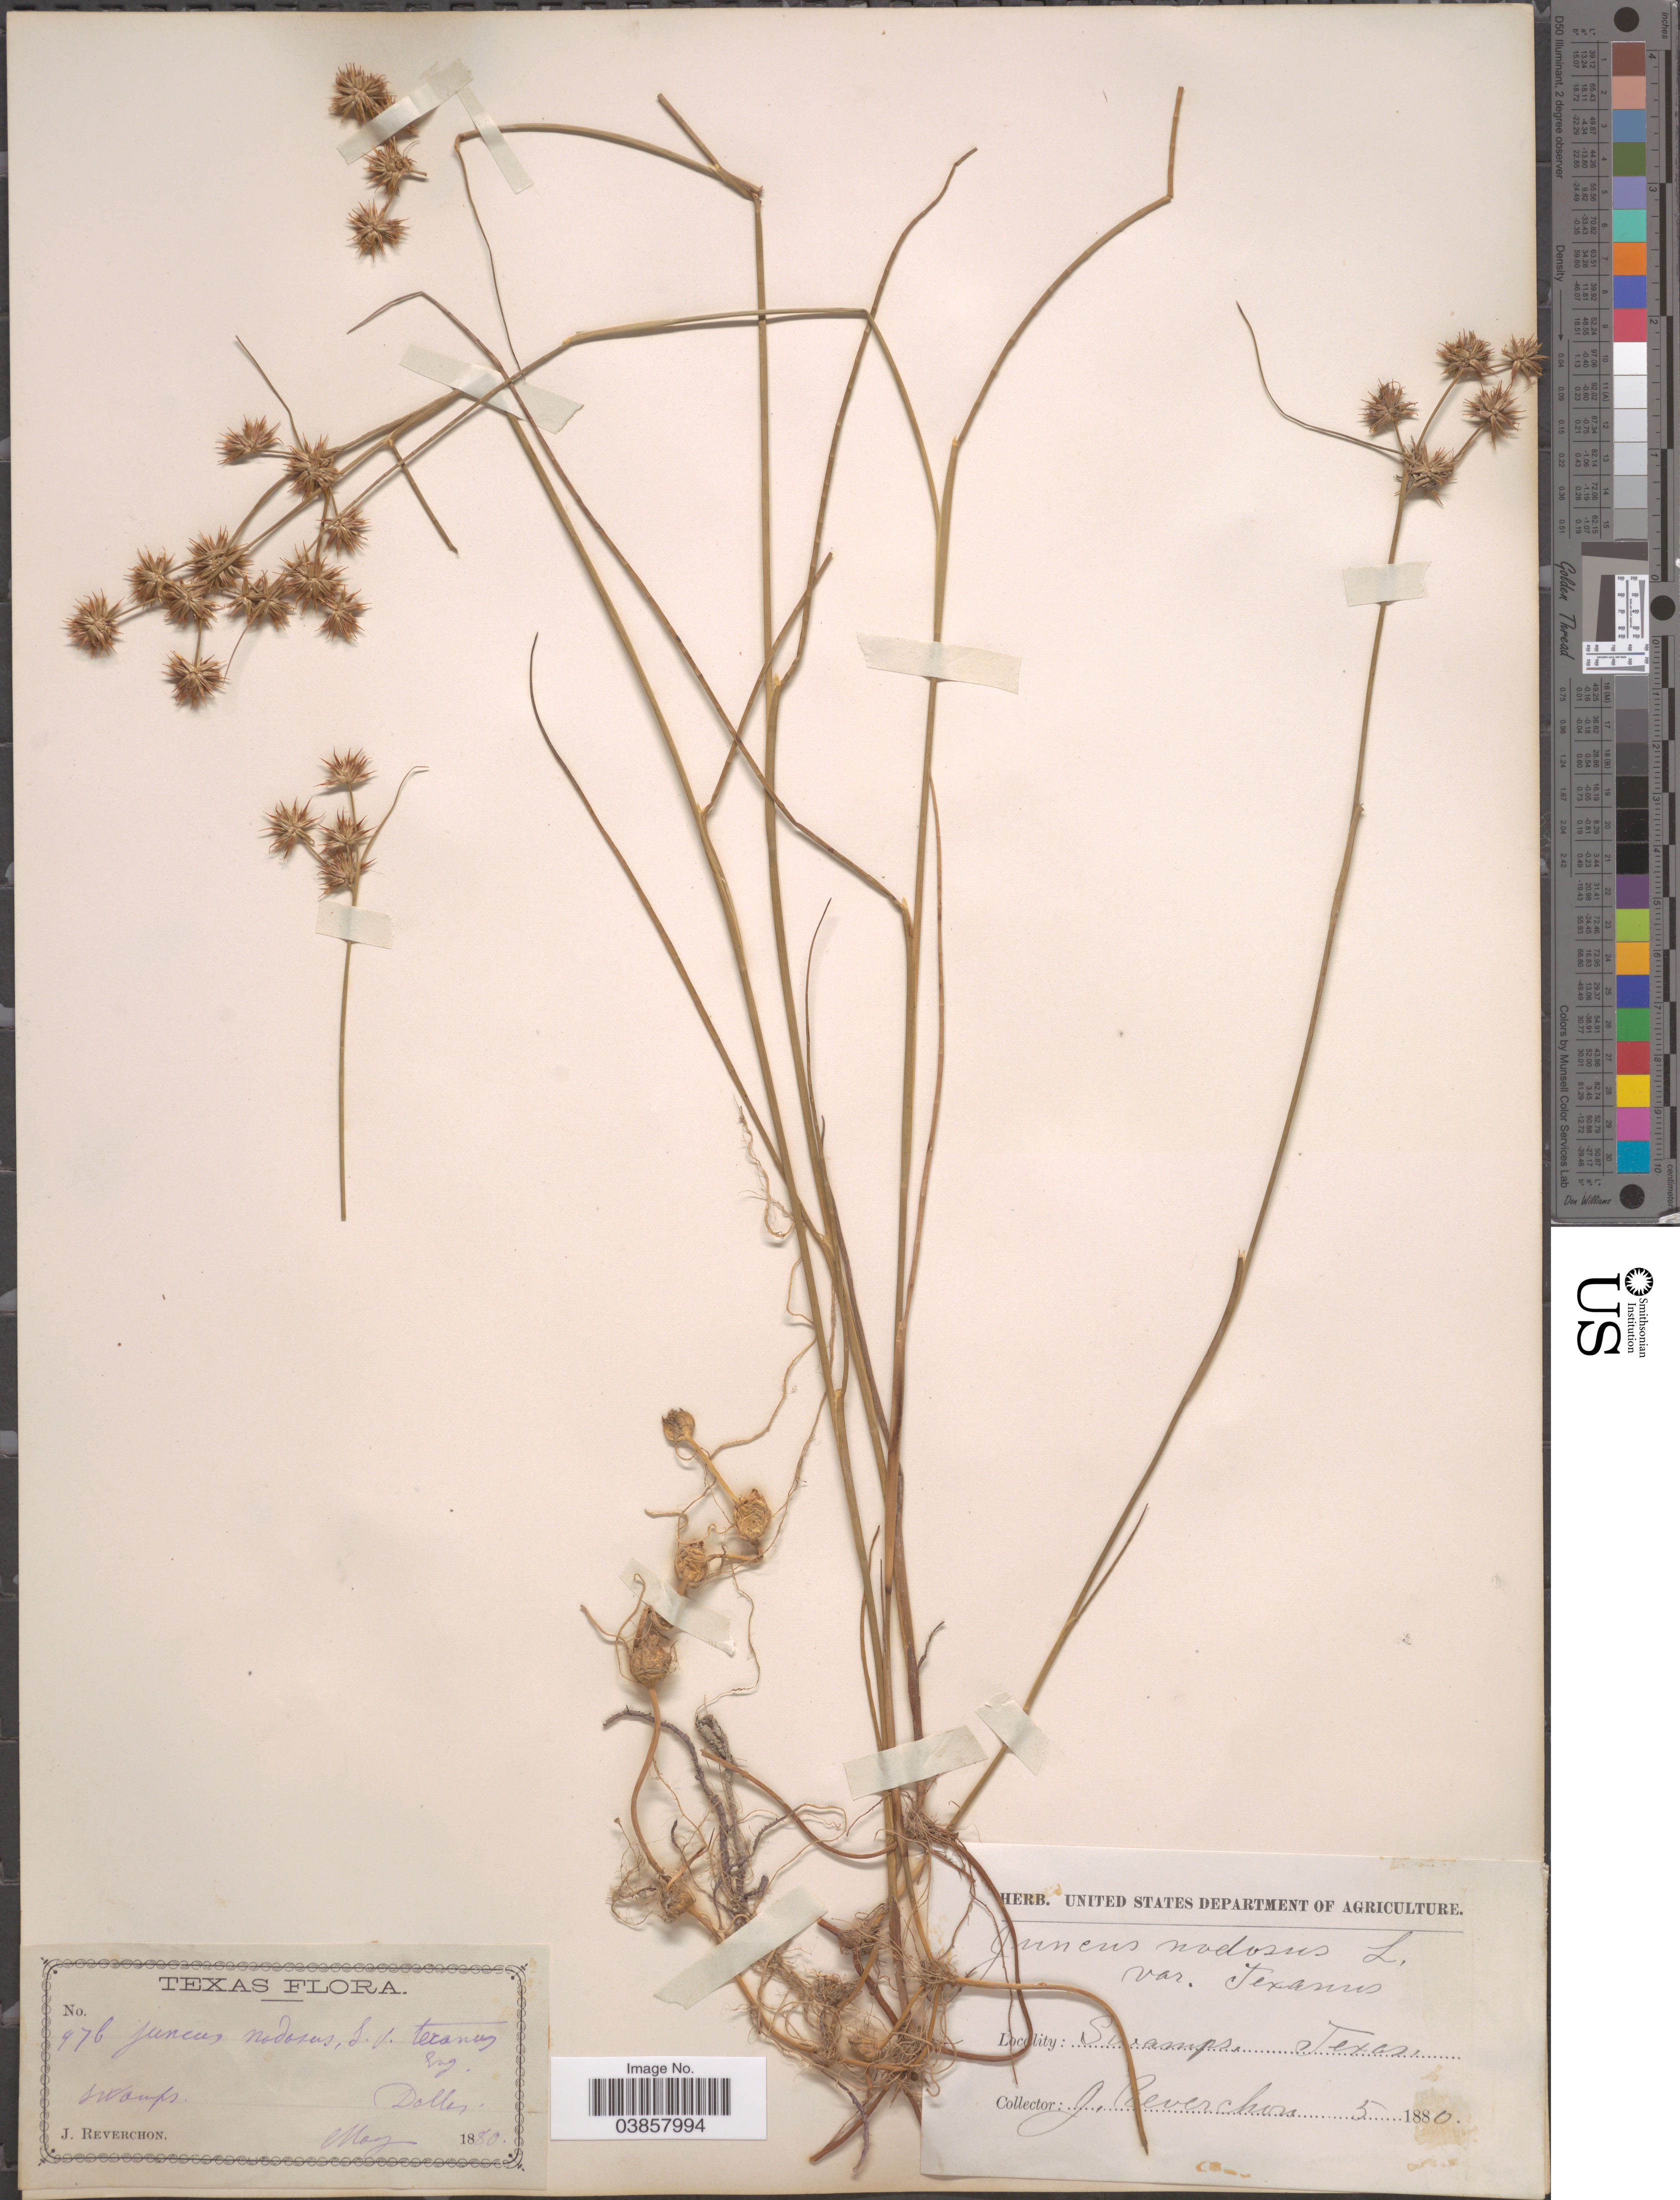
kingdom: Plantae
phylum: Tracheophyta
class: Liliopsida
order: Poales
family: Juncaceae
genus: Juncus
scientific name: Juncus texanus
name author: (Engelm.) Coville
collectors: J. Reverchon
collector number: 97b*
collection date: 1880-05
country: United States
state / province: Texas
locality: Dallas.